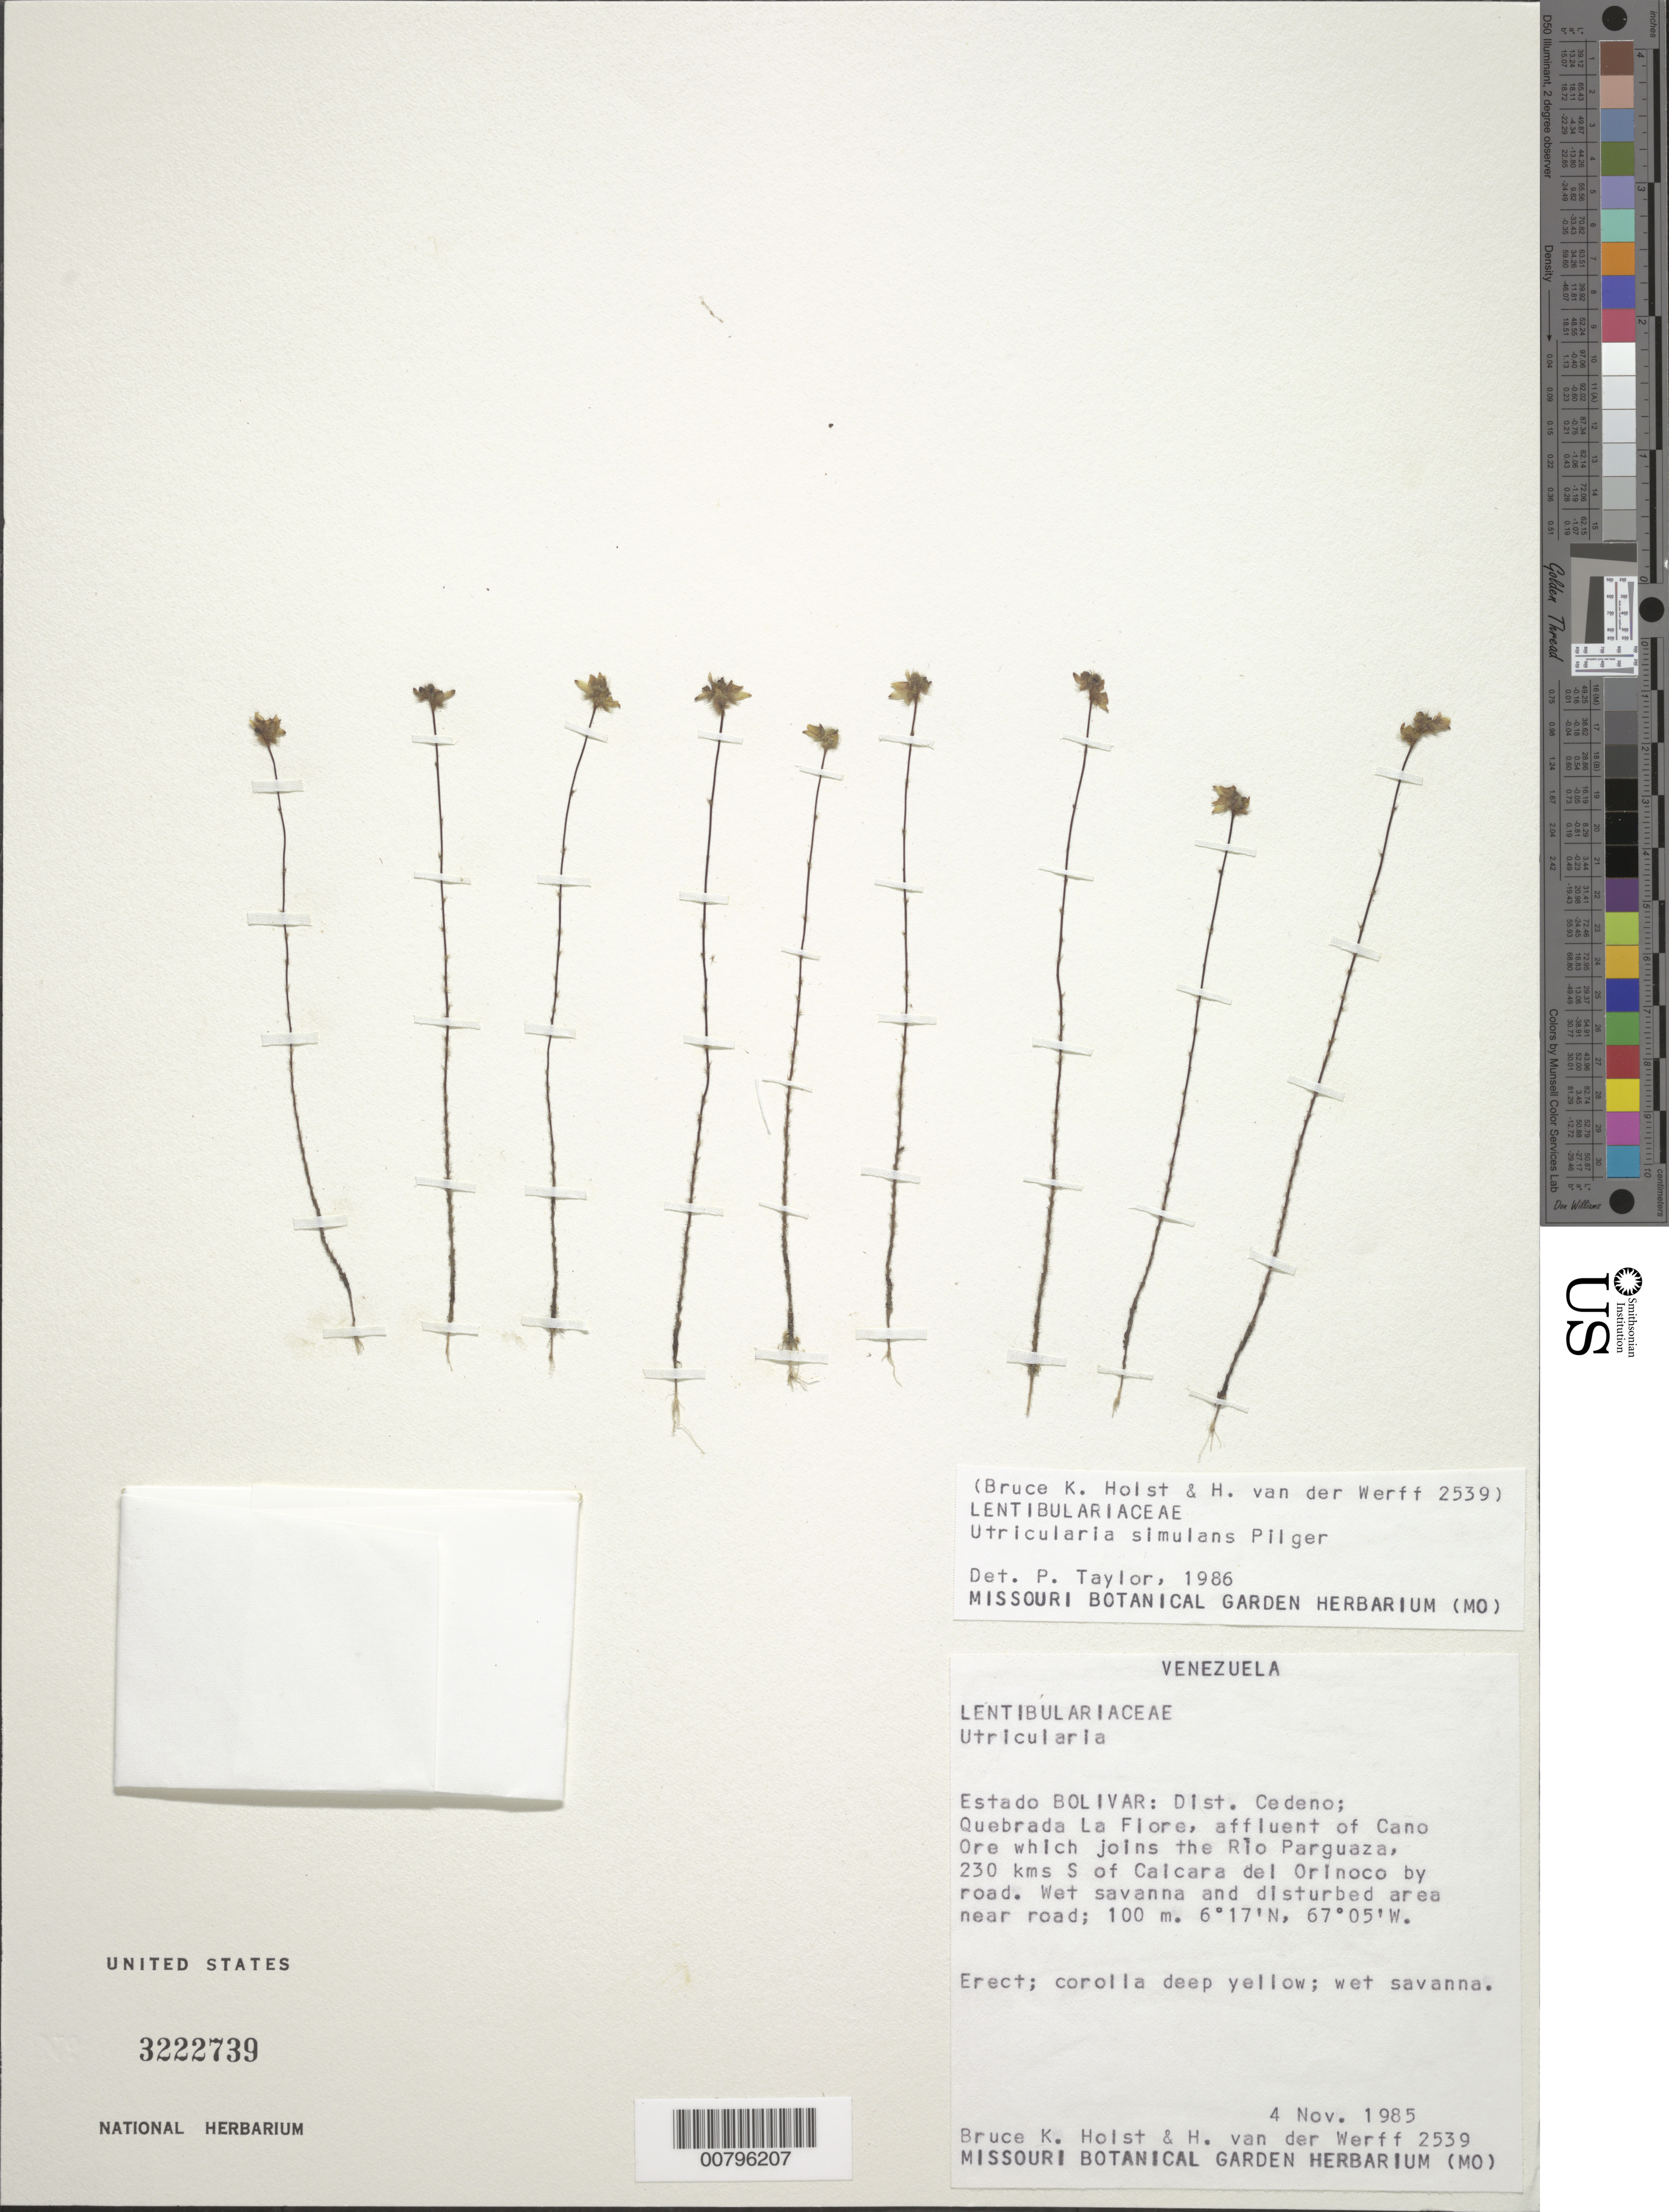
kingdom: Plantae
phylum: Tracheophyta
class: Magnoliopsida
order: Lamiales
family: Lentibulariaceae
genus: Utricularia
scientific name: Utricularia simulans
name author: Pilg.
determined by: Taylor, P.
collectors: B. Holst & H. van der Werff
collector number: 2539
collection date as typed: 4-Nov-85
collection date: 1985-11-04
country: Venezuela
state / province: Bolívar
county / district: Cedeño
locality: Quebrada La Flore, affluent of Caño Ore which joins the Rio Parguaza, 230 km S of Calcers del Orinico.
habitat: Wet savanna and disturbed area near road.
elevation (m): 100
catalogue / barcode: US 3222739